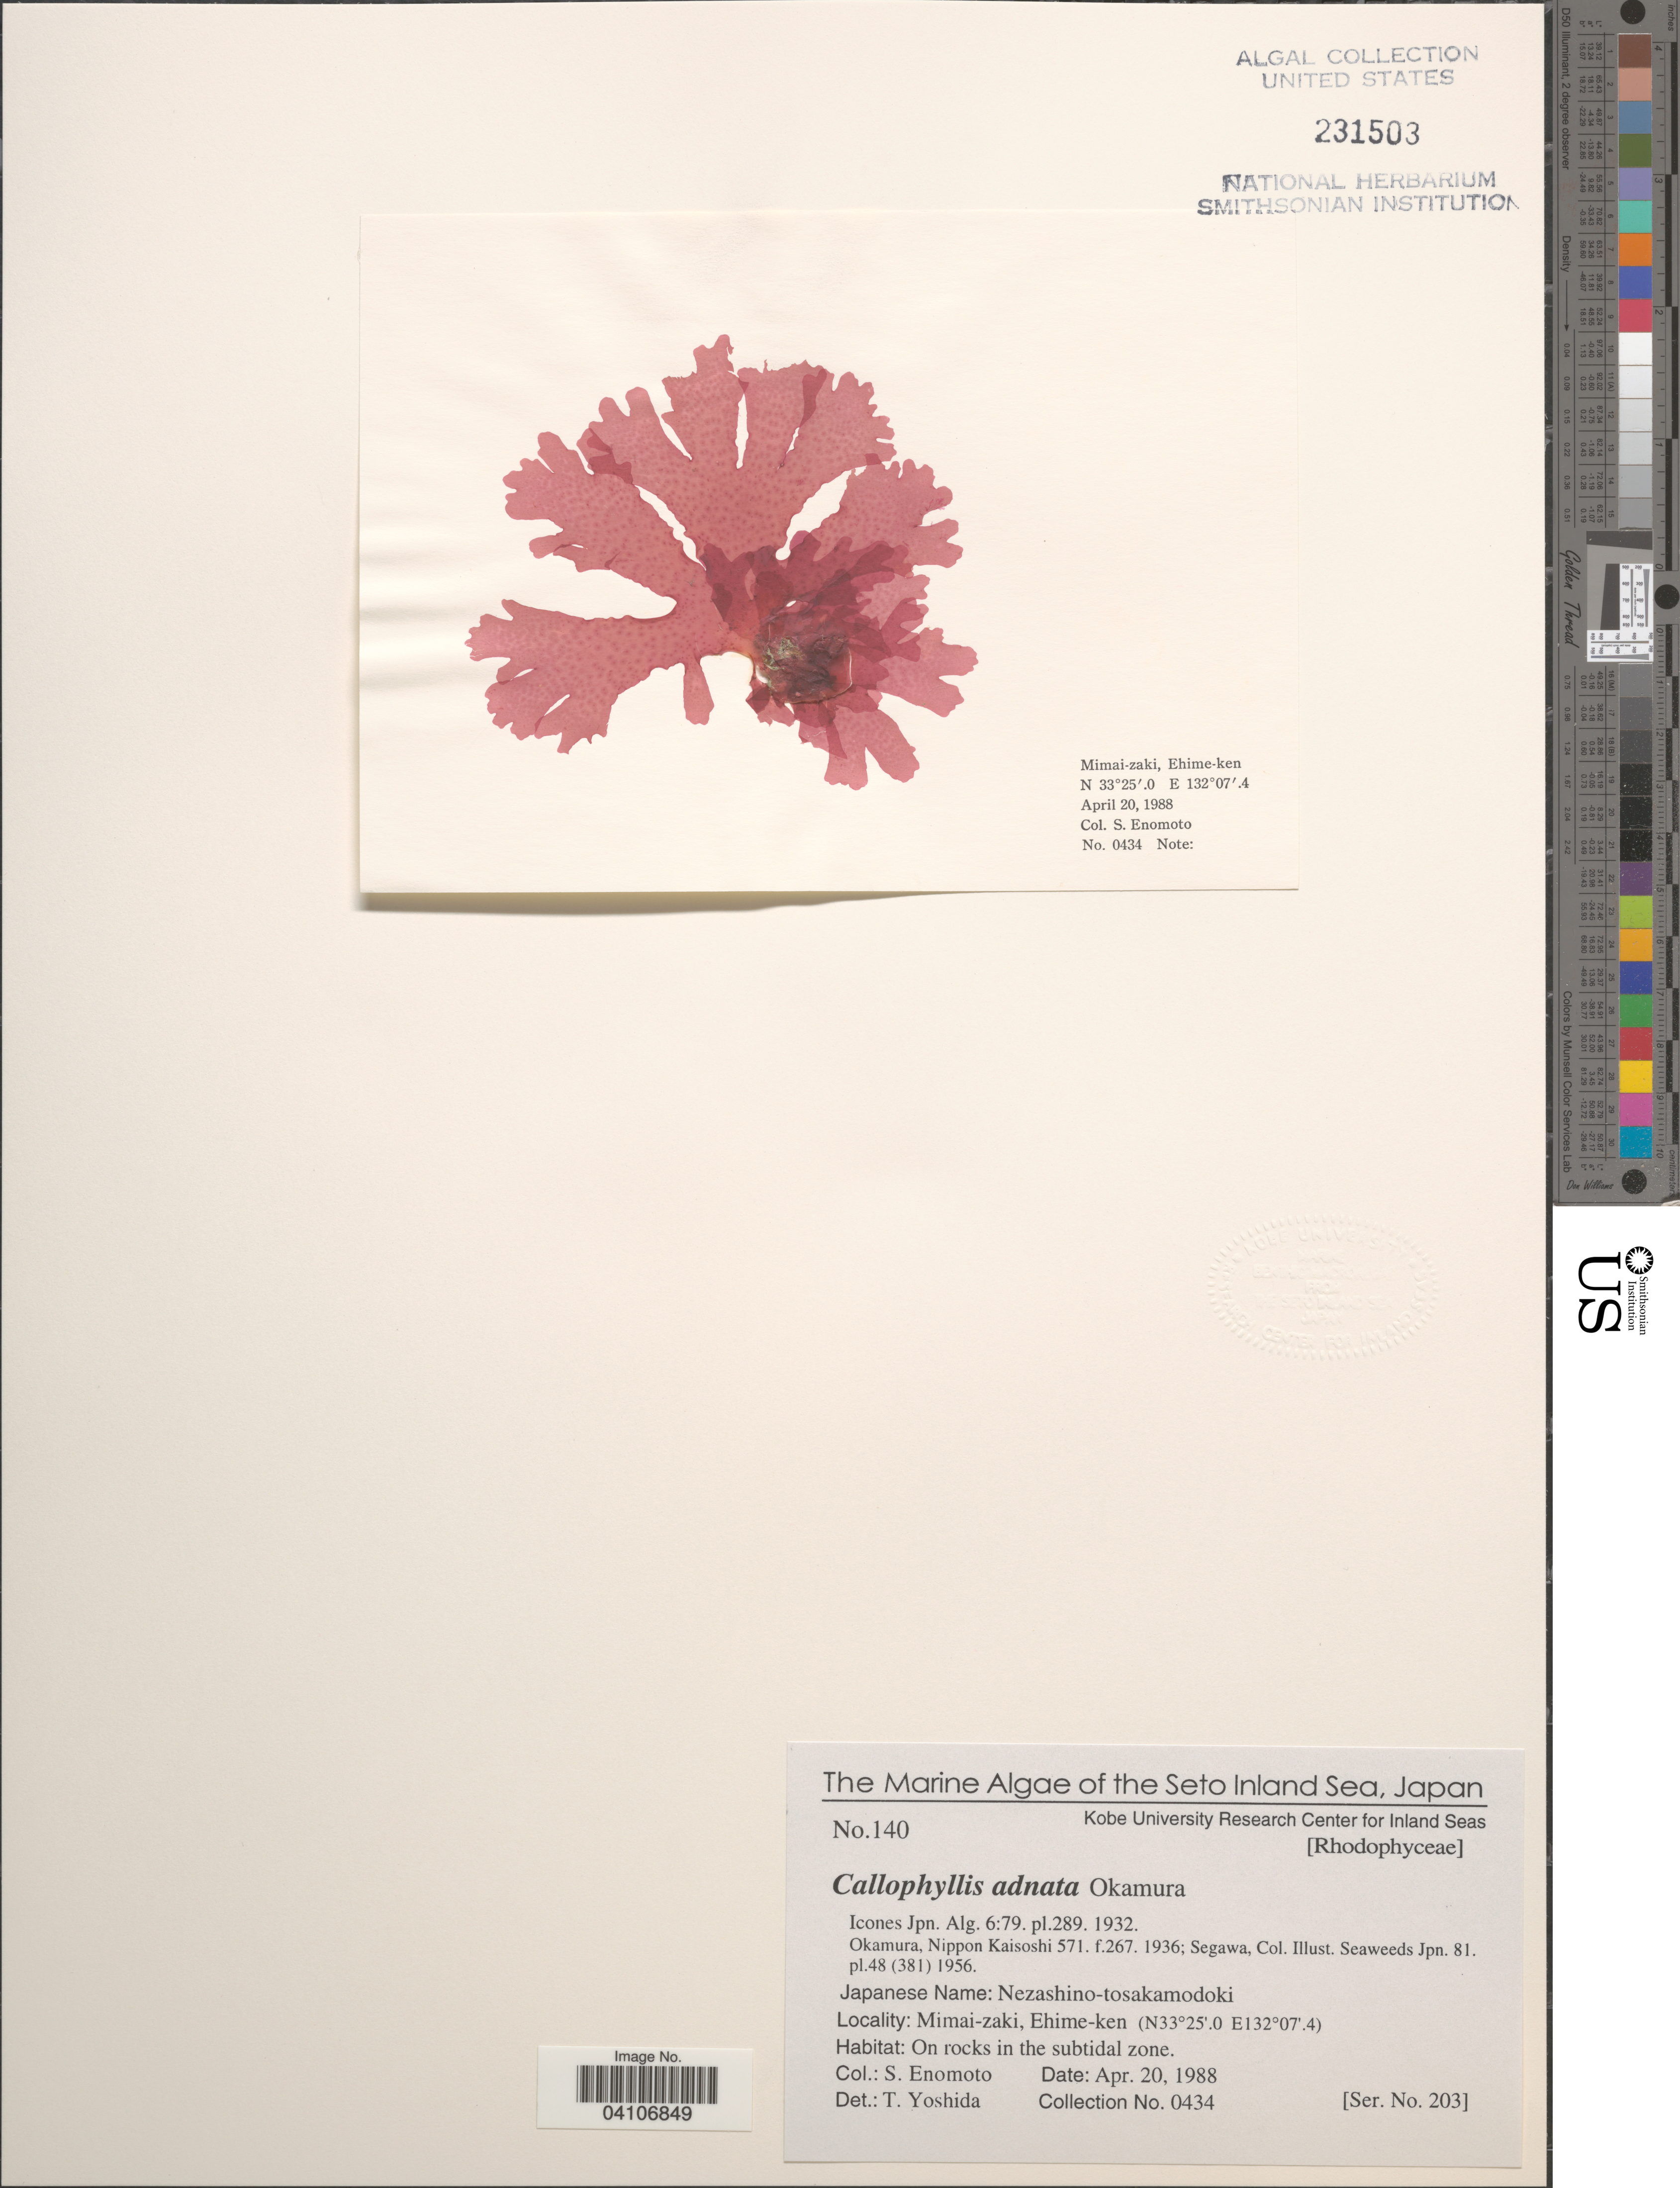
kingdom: Plantae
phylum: Rhodophyta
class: Florideophyceae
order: Gigartinales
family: Kallymeniaceae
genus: Callophyllis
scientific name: Callophyllis adnata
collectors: S. Enomoto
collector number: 0434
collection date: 1988-04-20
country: Japan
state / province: Ehime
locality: The Seto Inland Sea. Mimai-zaki, Ehime-ken. On rocks in the subtidal zone.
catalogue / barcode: US 231503